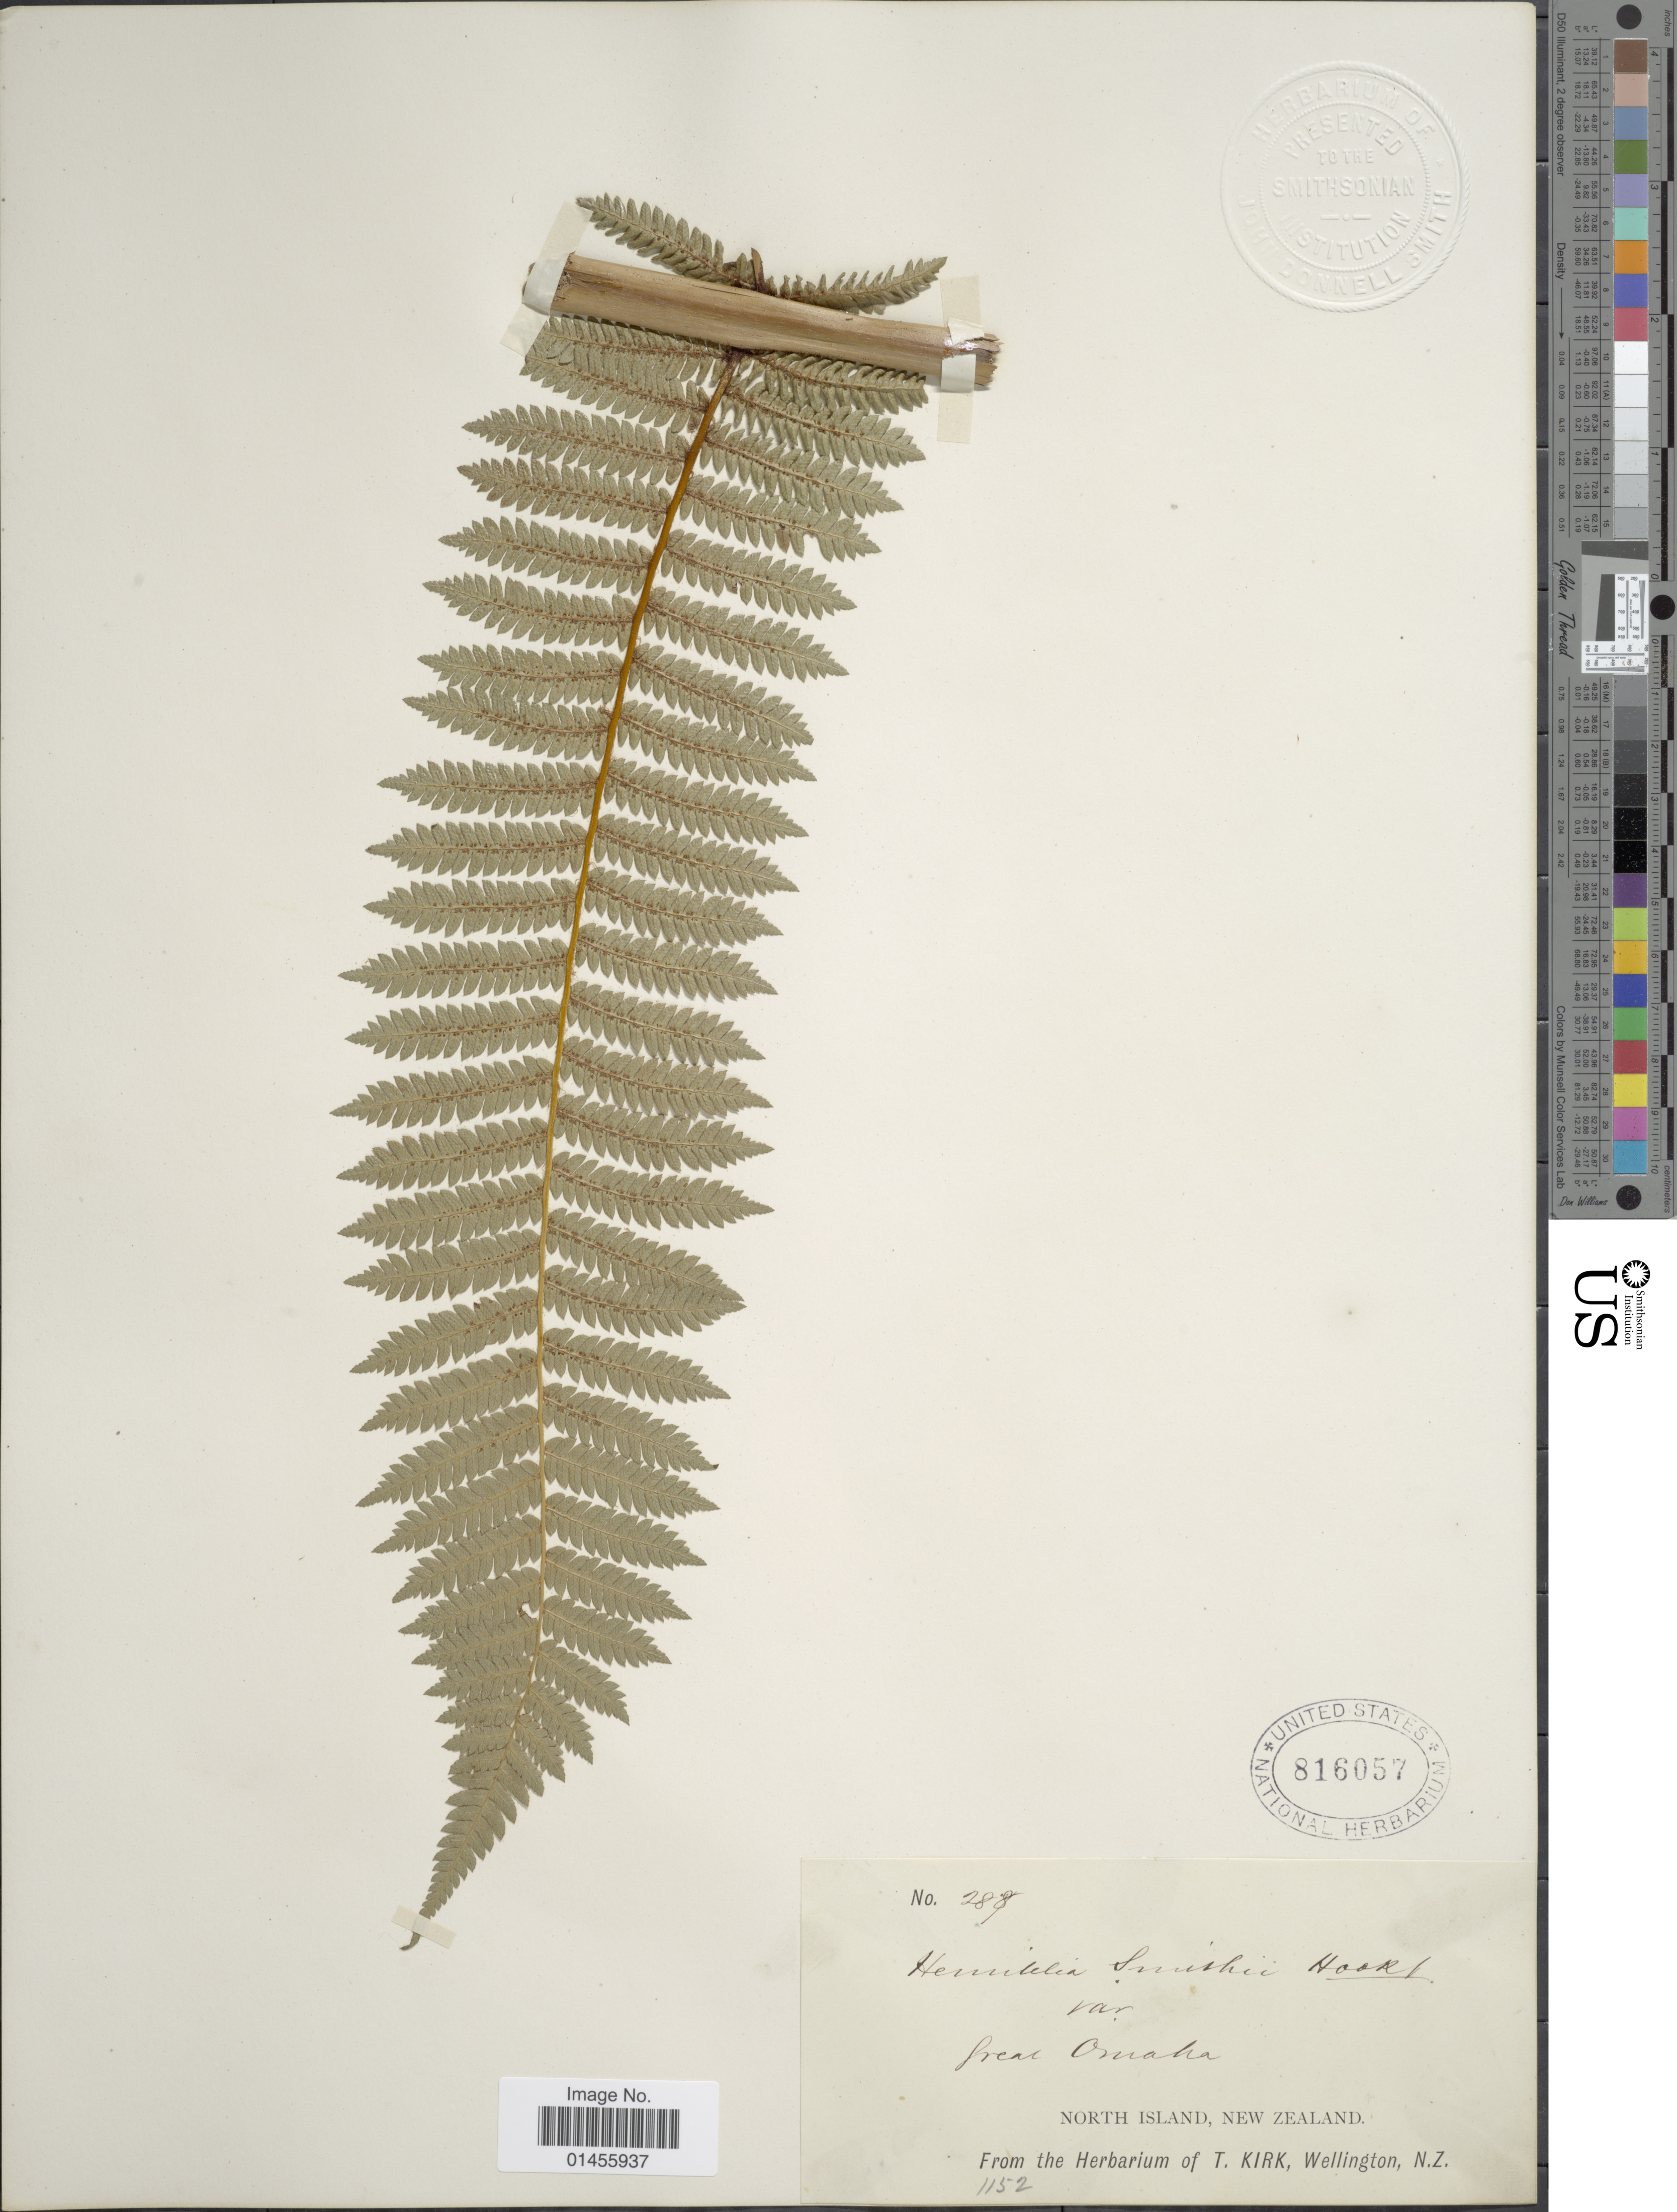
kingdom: Plantae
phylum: Tracheophyta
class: Polypodiopsida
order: Cyatheales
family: Cyatheaceae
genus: Alsophila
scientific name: Alsophila smithii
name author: (Hook.) R.M. Tryon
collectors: ex herb. T. Kirk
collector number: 288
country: New Zealand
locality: North Island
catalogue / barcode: US 816057